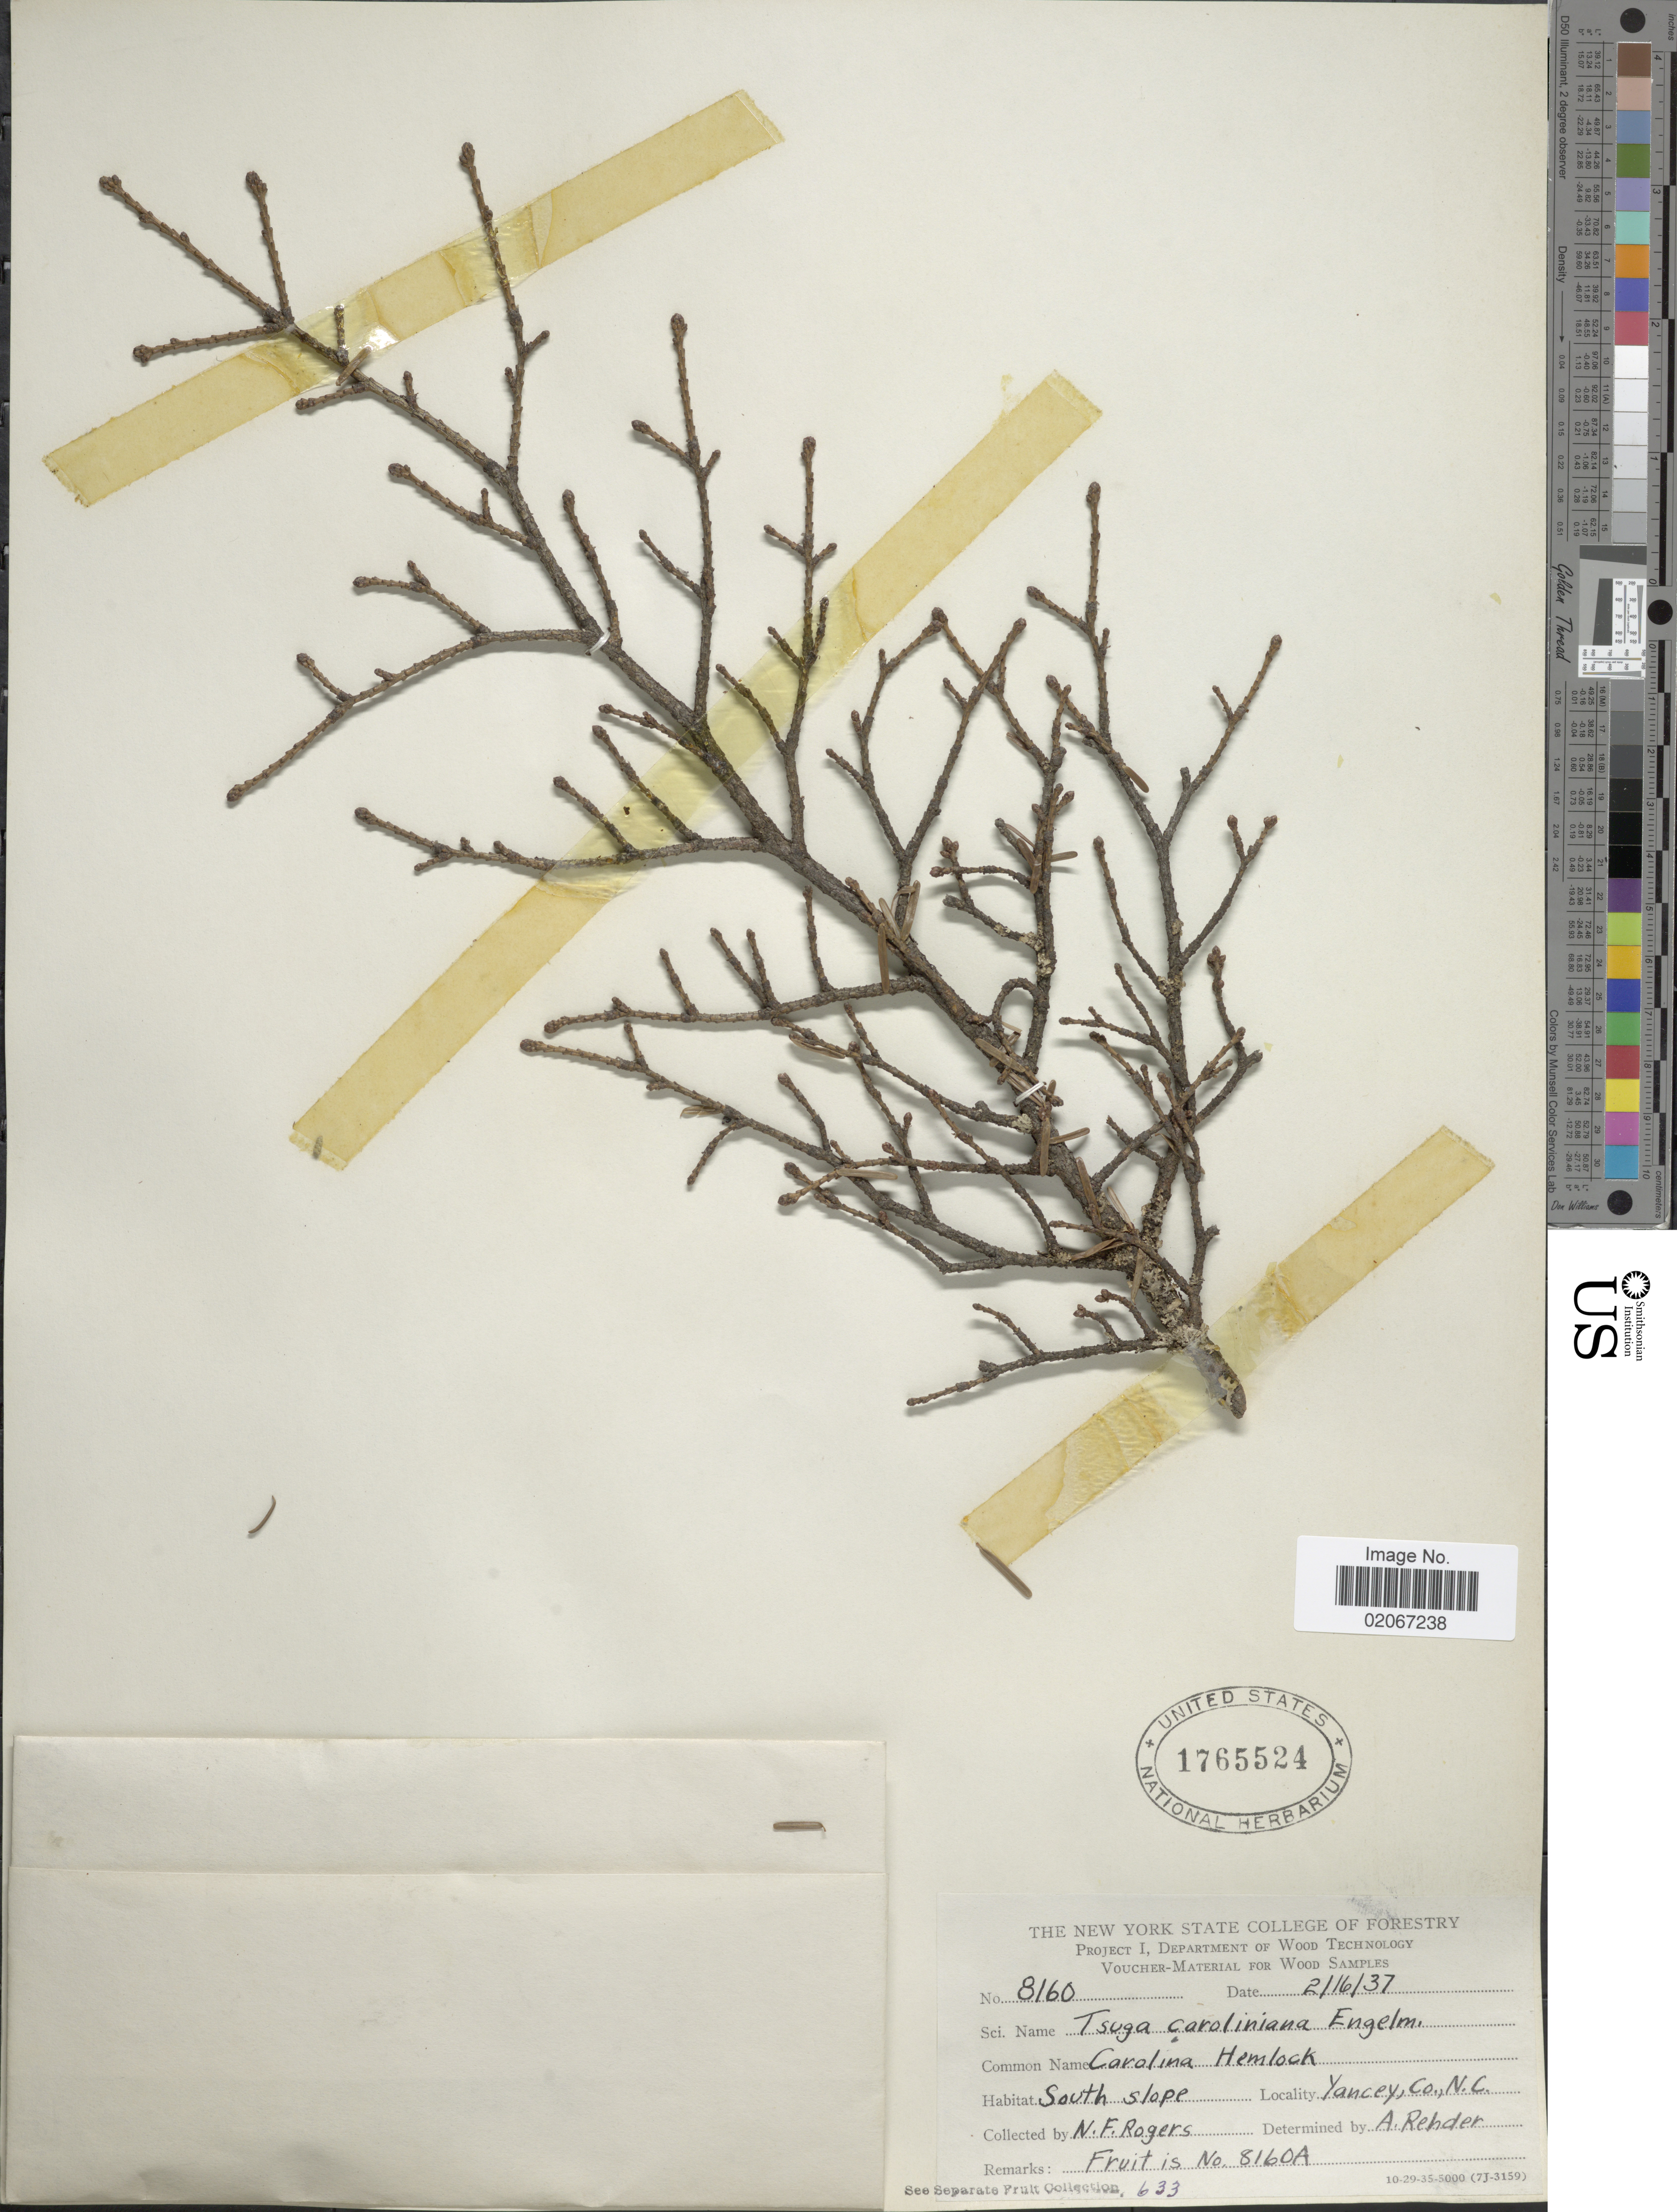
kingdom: Plantae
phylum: Tracheophyta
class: Pinopsida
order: Pinales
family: Pinaceae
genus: Tsuga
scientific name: Tsuga caroliniana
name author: Engelm.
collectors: N. Rogers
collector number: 8160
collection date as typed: Transcribed d/m/y: 16/2/37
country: United States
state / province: North Carolina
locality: South slope, Yancey Co.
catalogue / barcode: US 1765524